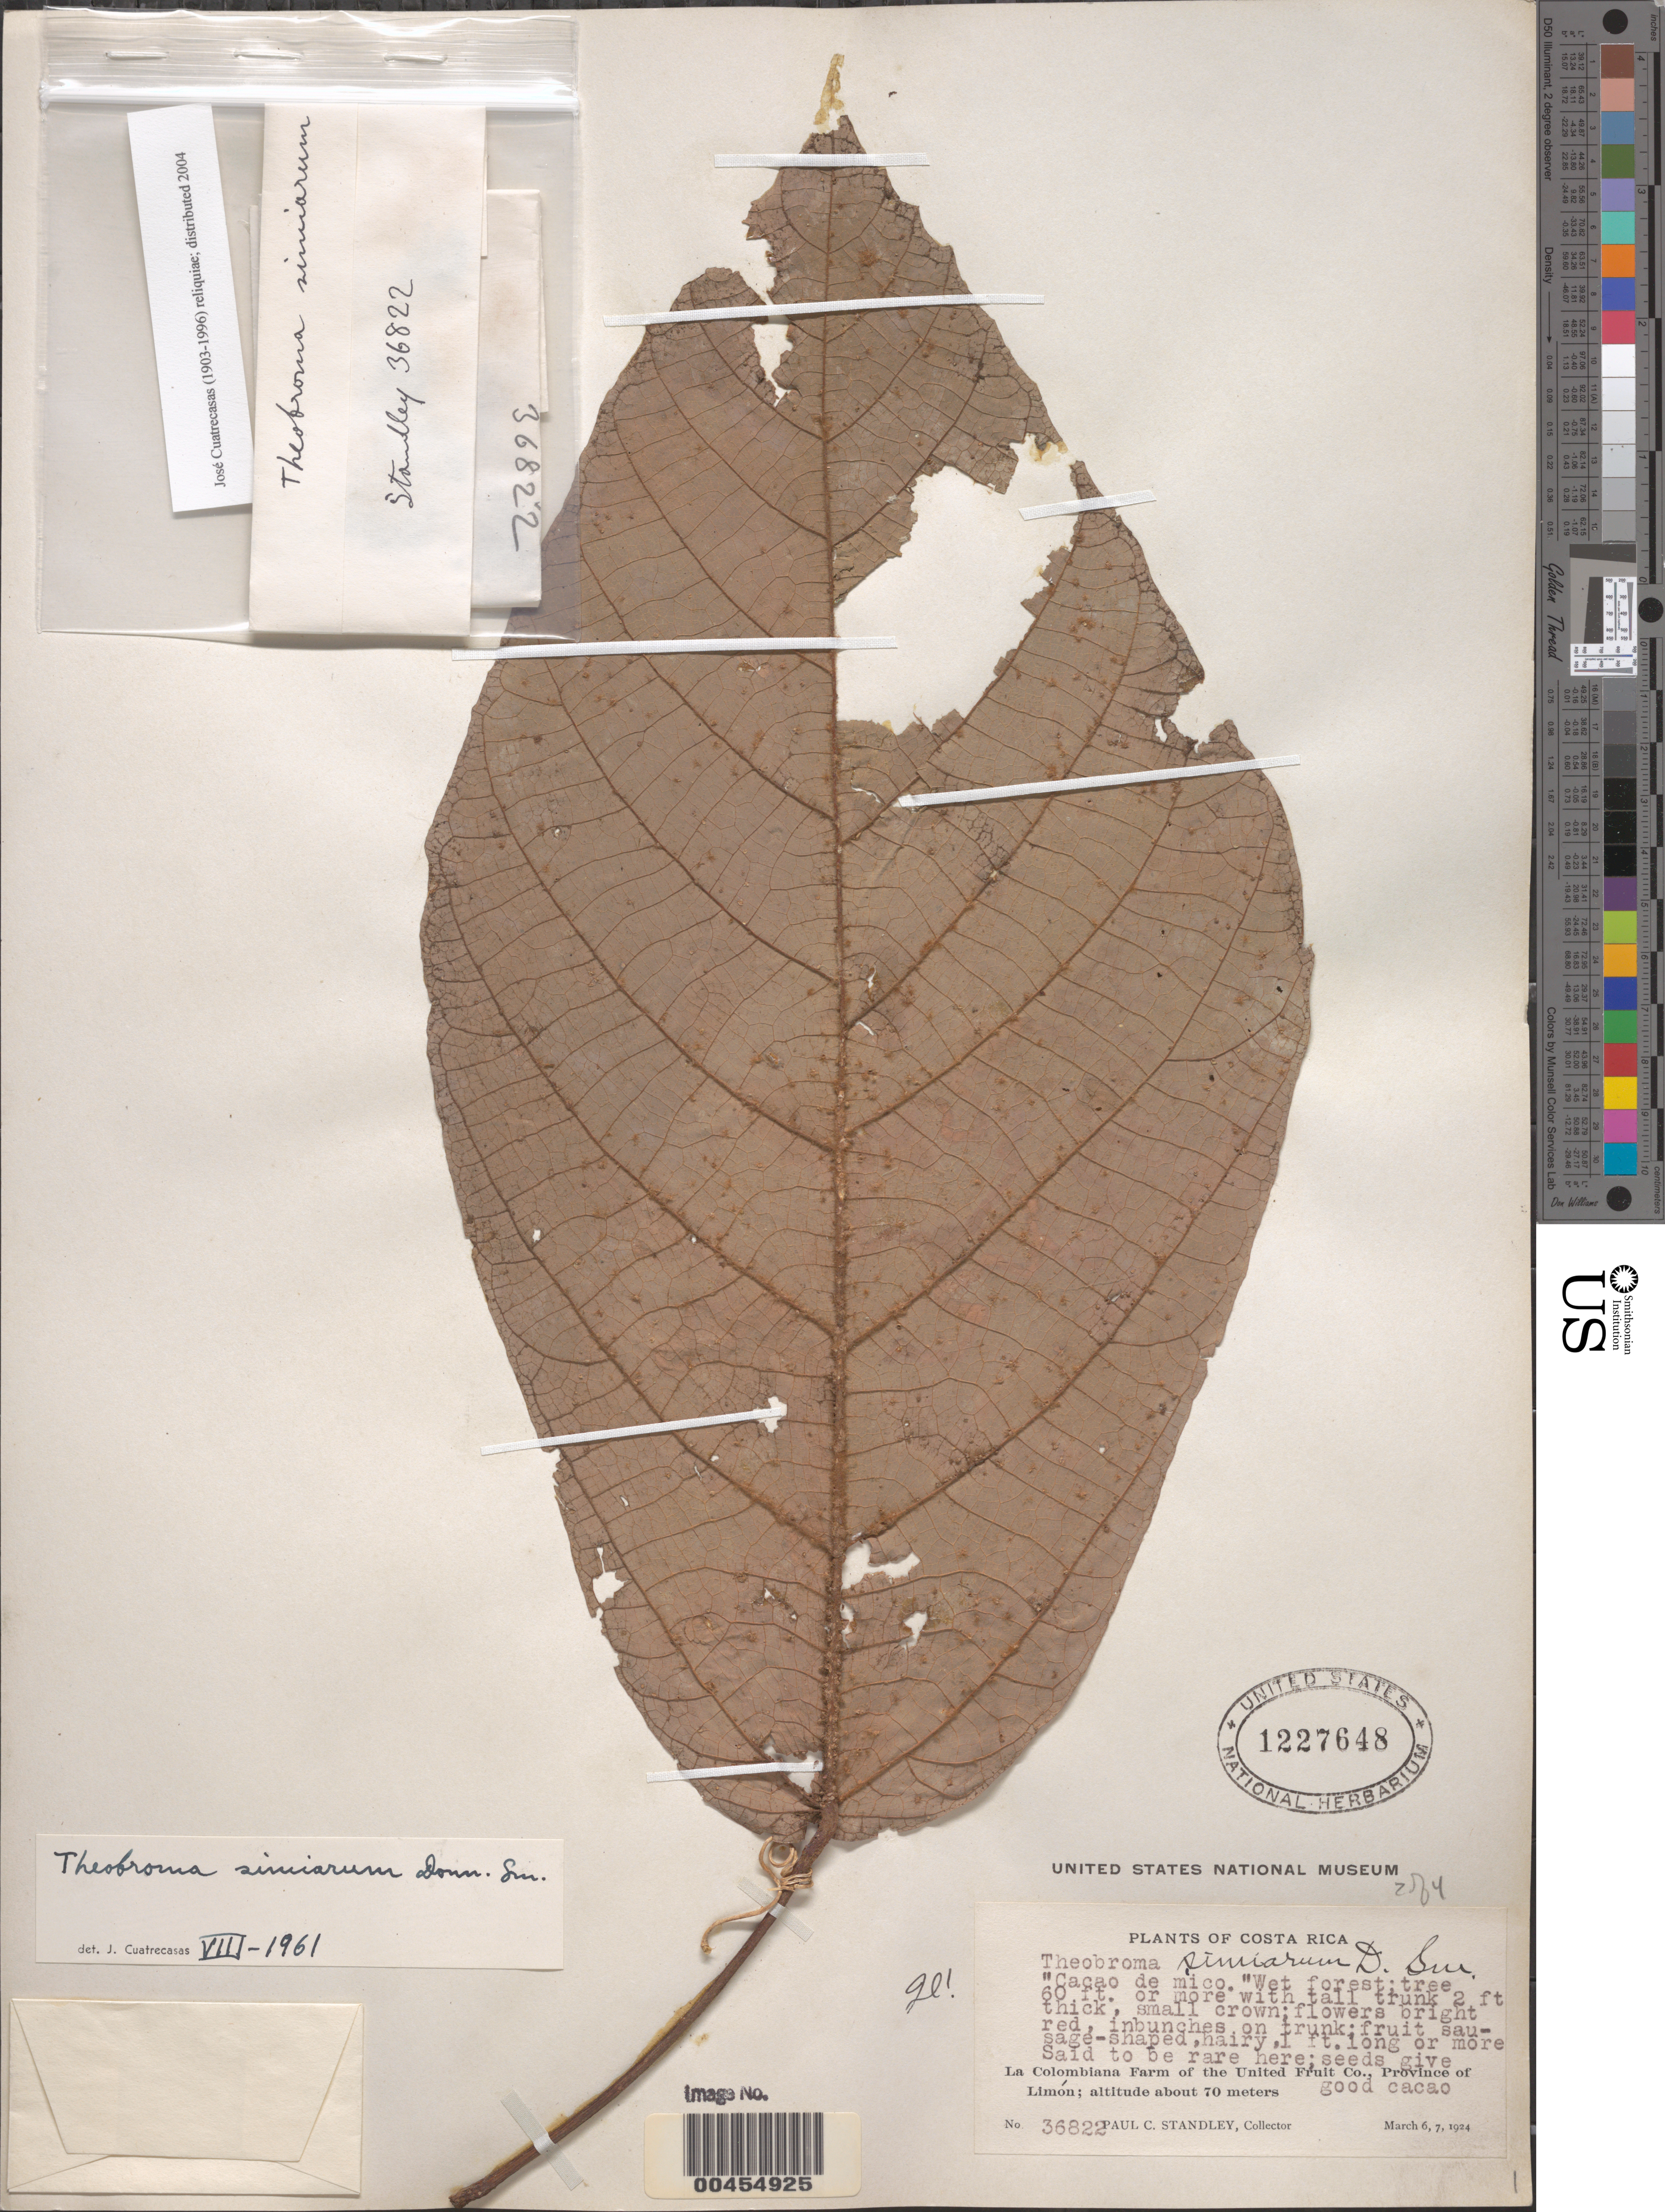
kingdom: Plantae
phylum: Tracheophyta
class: Magnoliopsida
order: Malvales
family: Malvaceae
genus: Theobroma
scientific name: Theobroma simiarum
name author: Donn. Sm.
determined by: Cuatrecasas, J.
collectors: P. C. Standley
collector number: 36822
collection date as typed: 06 Mar 1924 to 07 Mar 1924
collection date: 1924-03-06/1924-03-07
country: Costa Rica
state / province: Limón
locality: La Colombiana Farm of the United Fruit Co.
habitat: wet forest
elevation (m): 70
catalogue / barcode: US 1227648